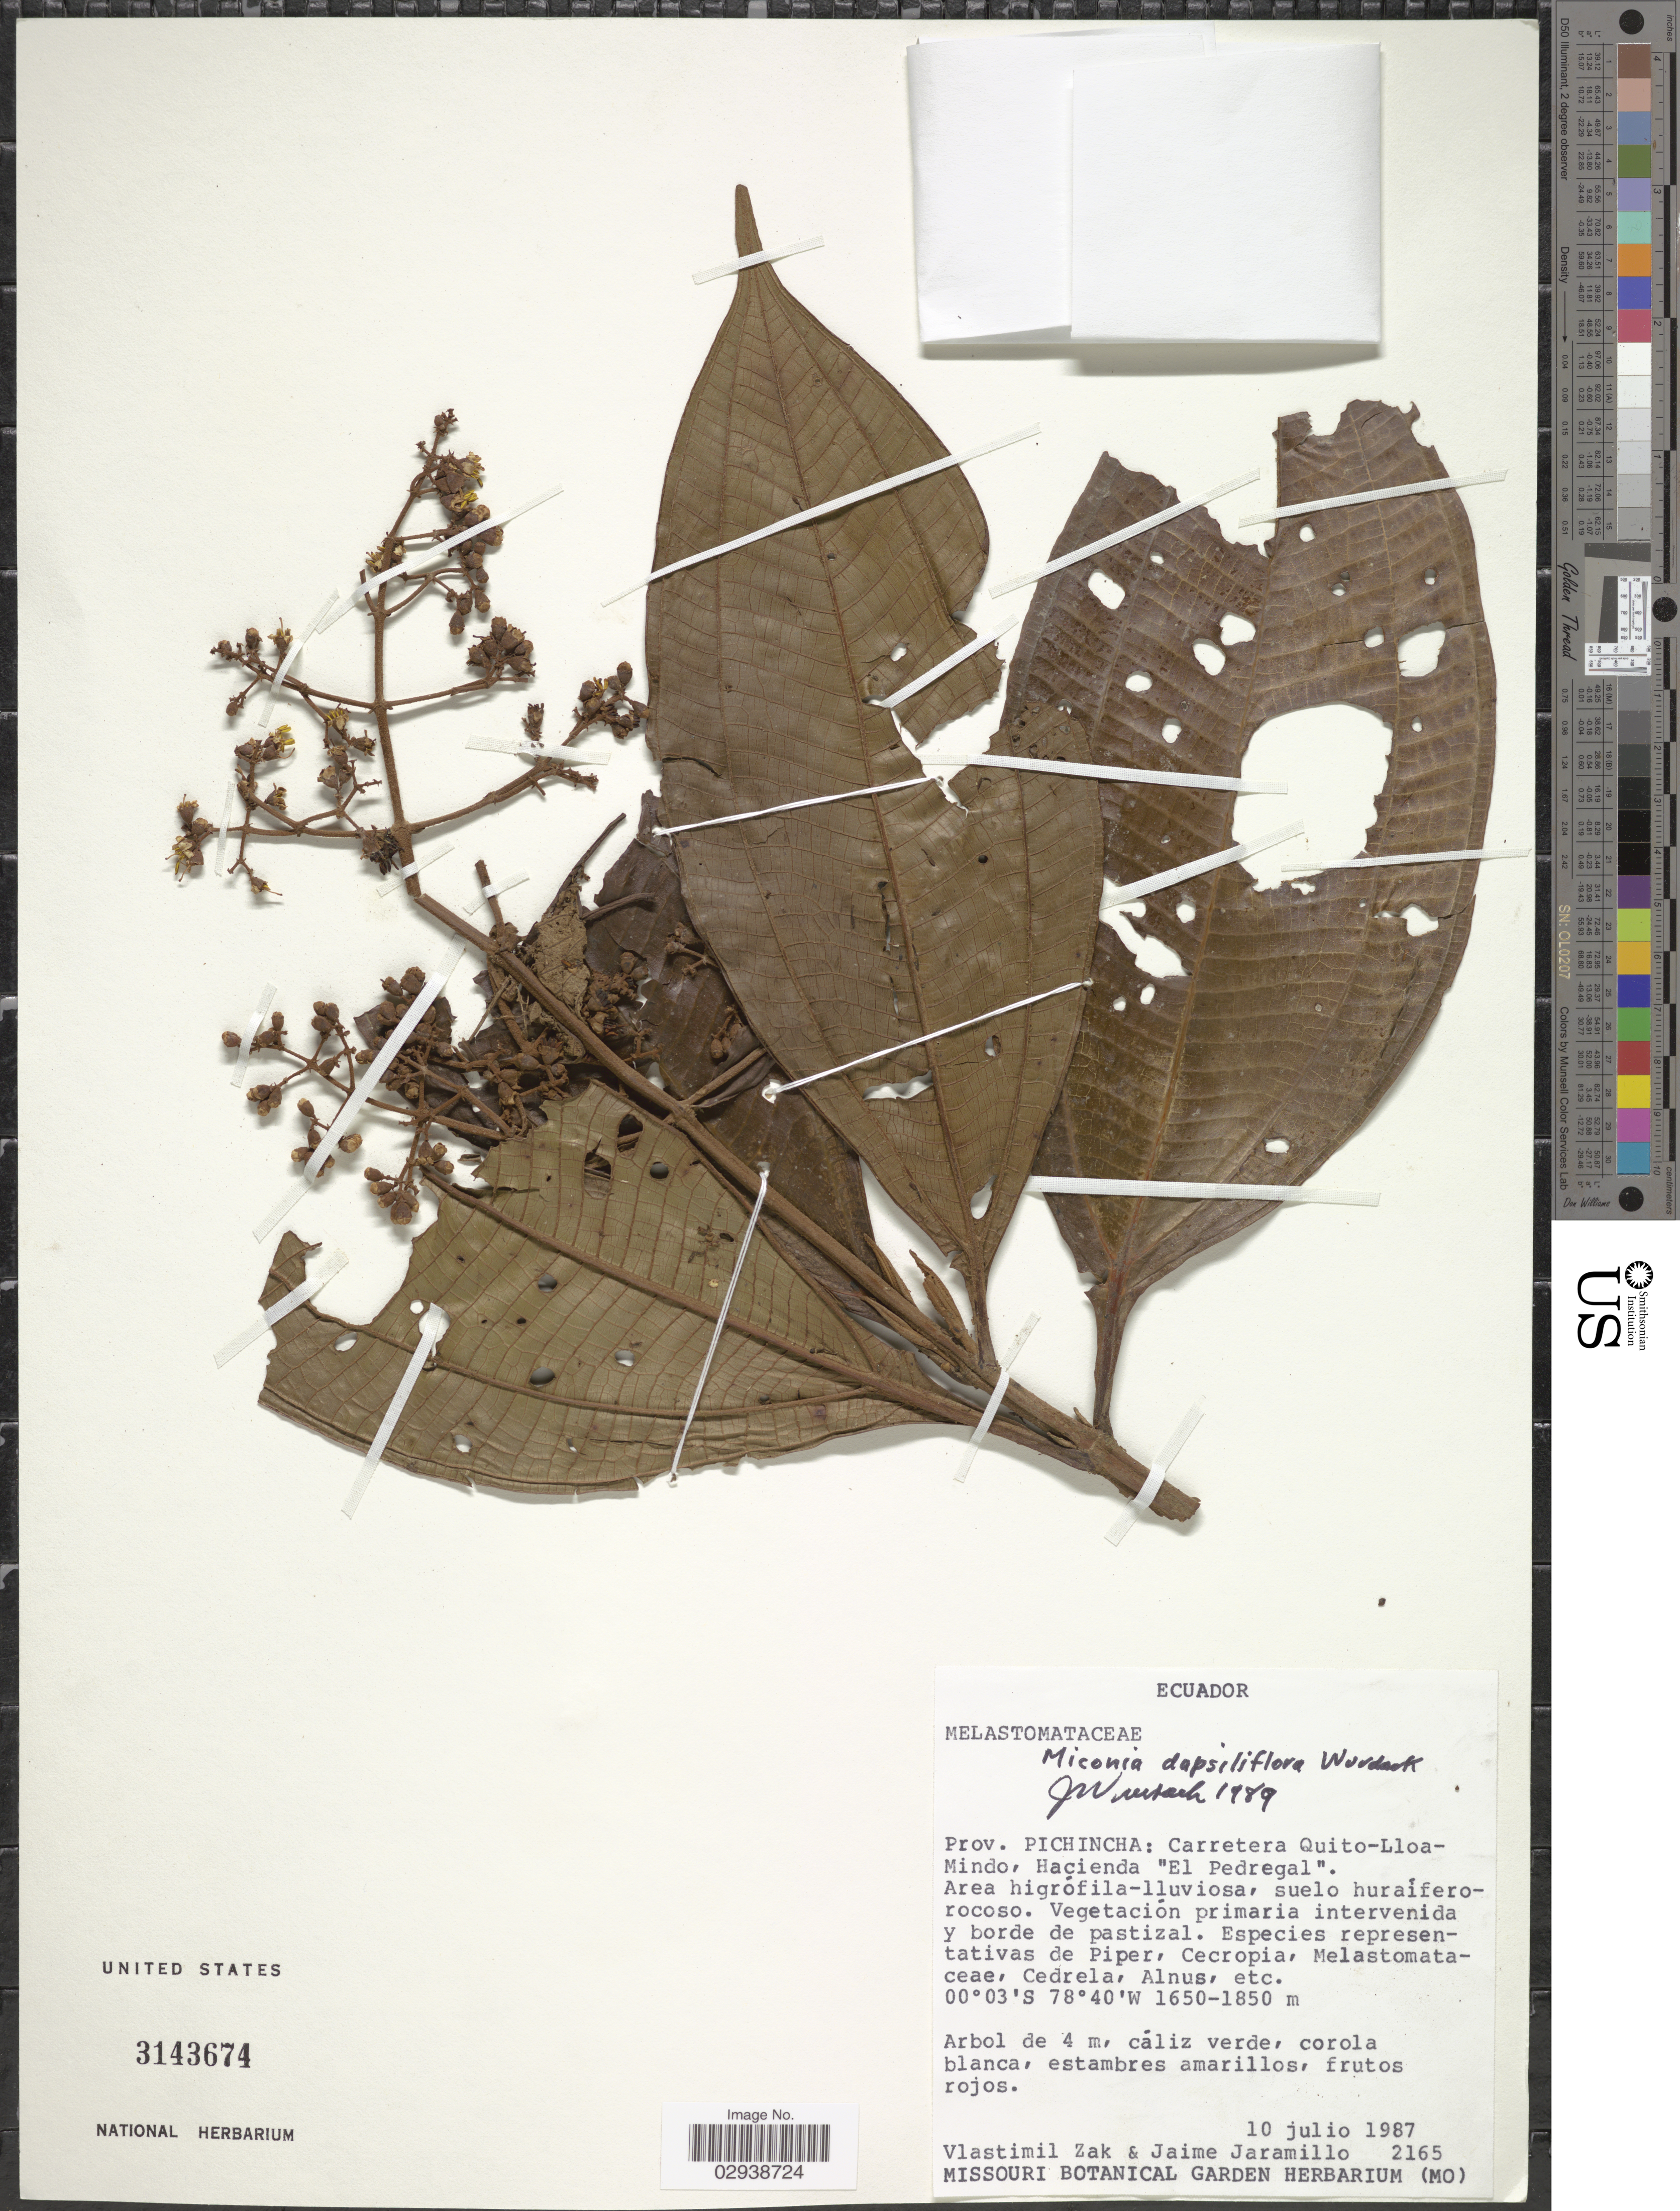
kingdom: Plantae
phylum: Tracheophyta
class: Magnoliopsida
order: Myrtales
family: Melastomataceae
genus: Miconia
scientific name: Miconia dapsiliflora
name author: Wurdack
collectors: V. Zak & J. Jaramillo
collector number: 2165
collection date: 1987-07-10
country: Ecuador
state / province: Pichincha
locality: Carretera Quito-Lloamindo, Hacienda "El Pedregal".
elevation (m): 1650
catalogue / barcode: US 3143674